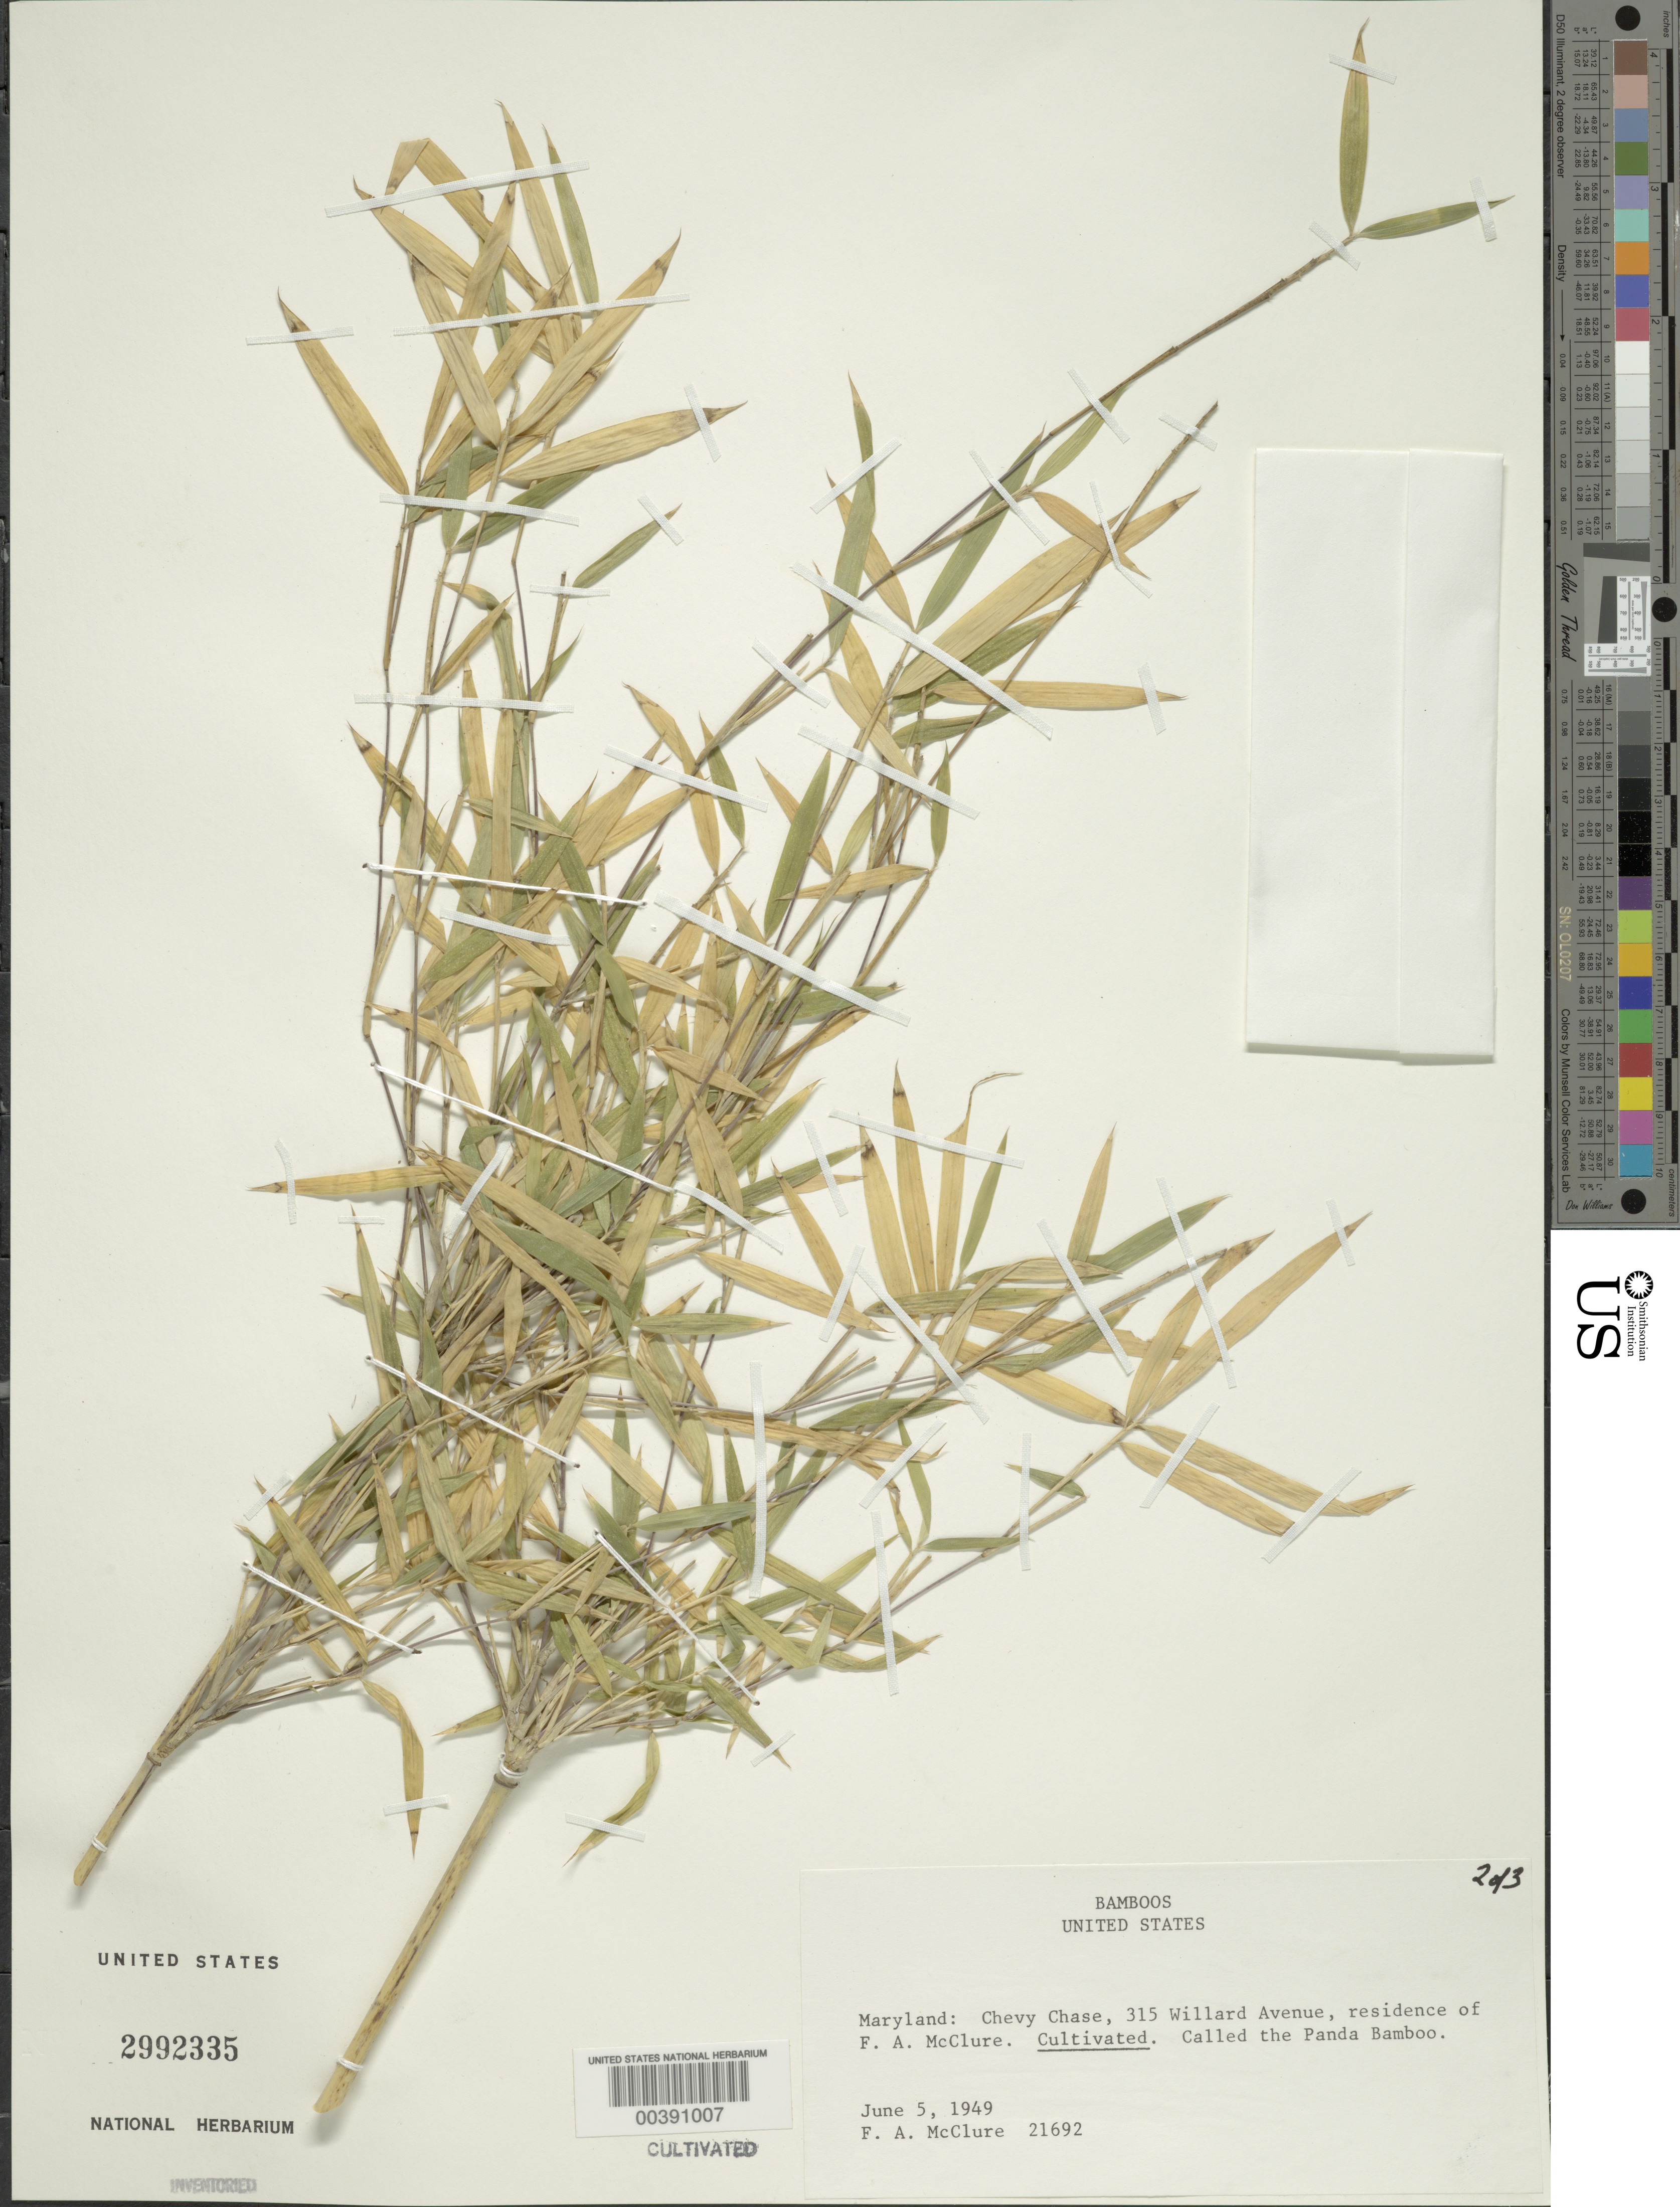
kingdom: Plantae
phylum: Tracheophyta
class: Liliopsida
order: Poales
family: Poaceae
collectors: F. A. McClure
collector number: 21692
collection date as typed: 05 Jun 1949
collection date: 1949-06-05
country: United States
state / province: Maryland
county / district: Montgomery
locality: Chevy Chase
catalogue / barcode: US 2992335